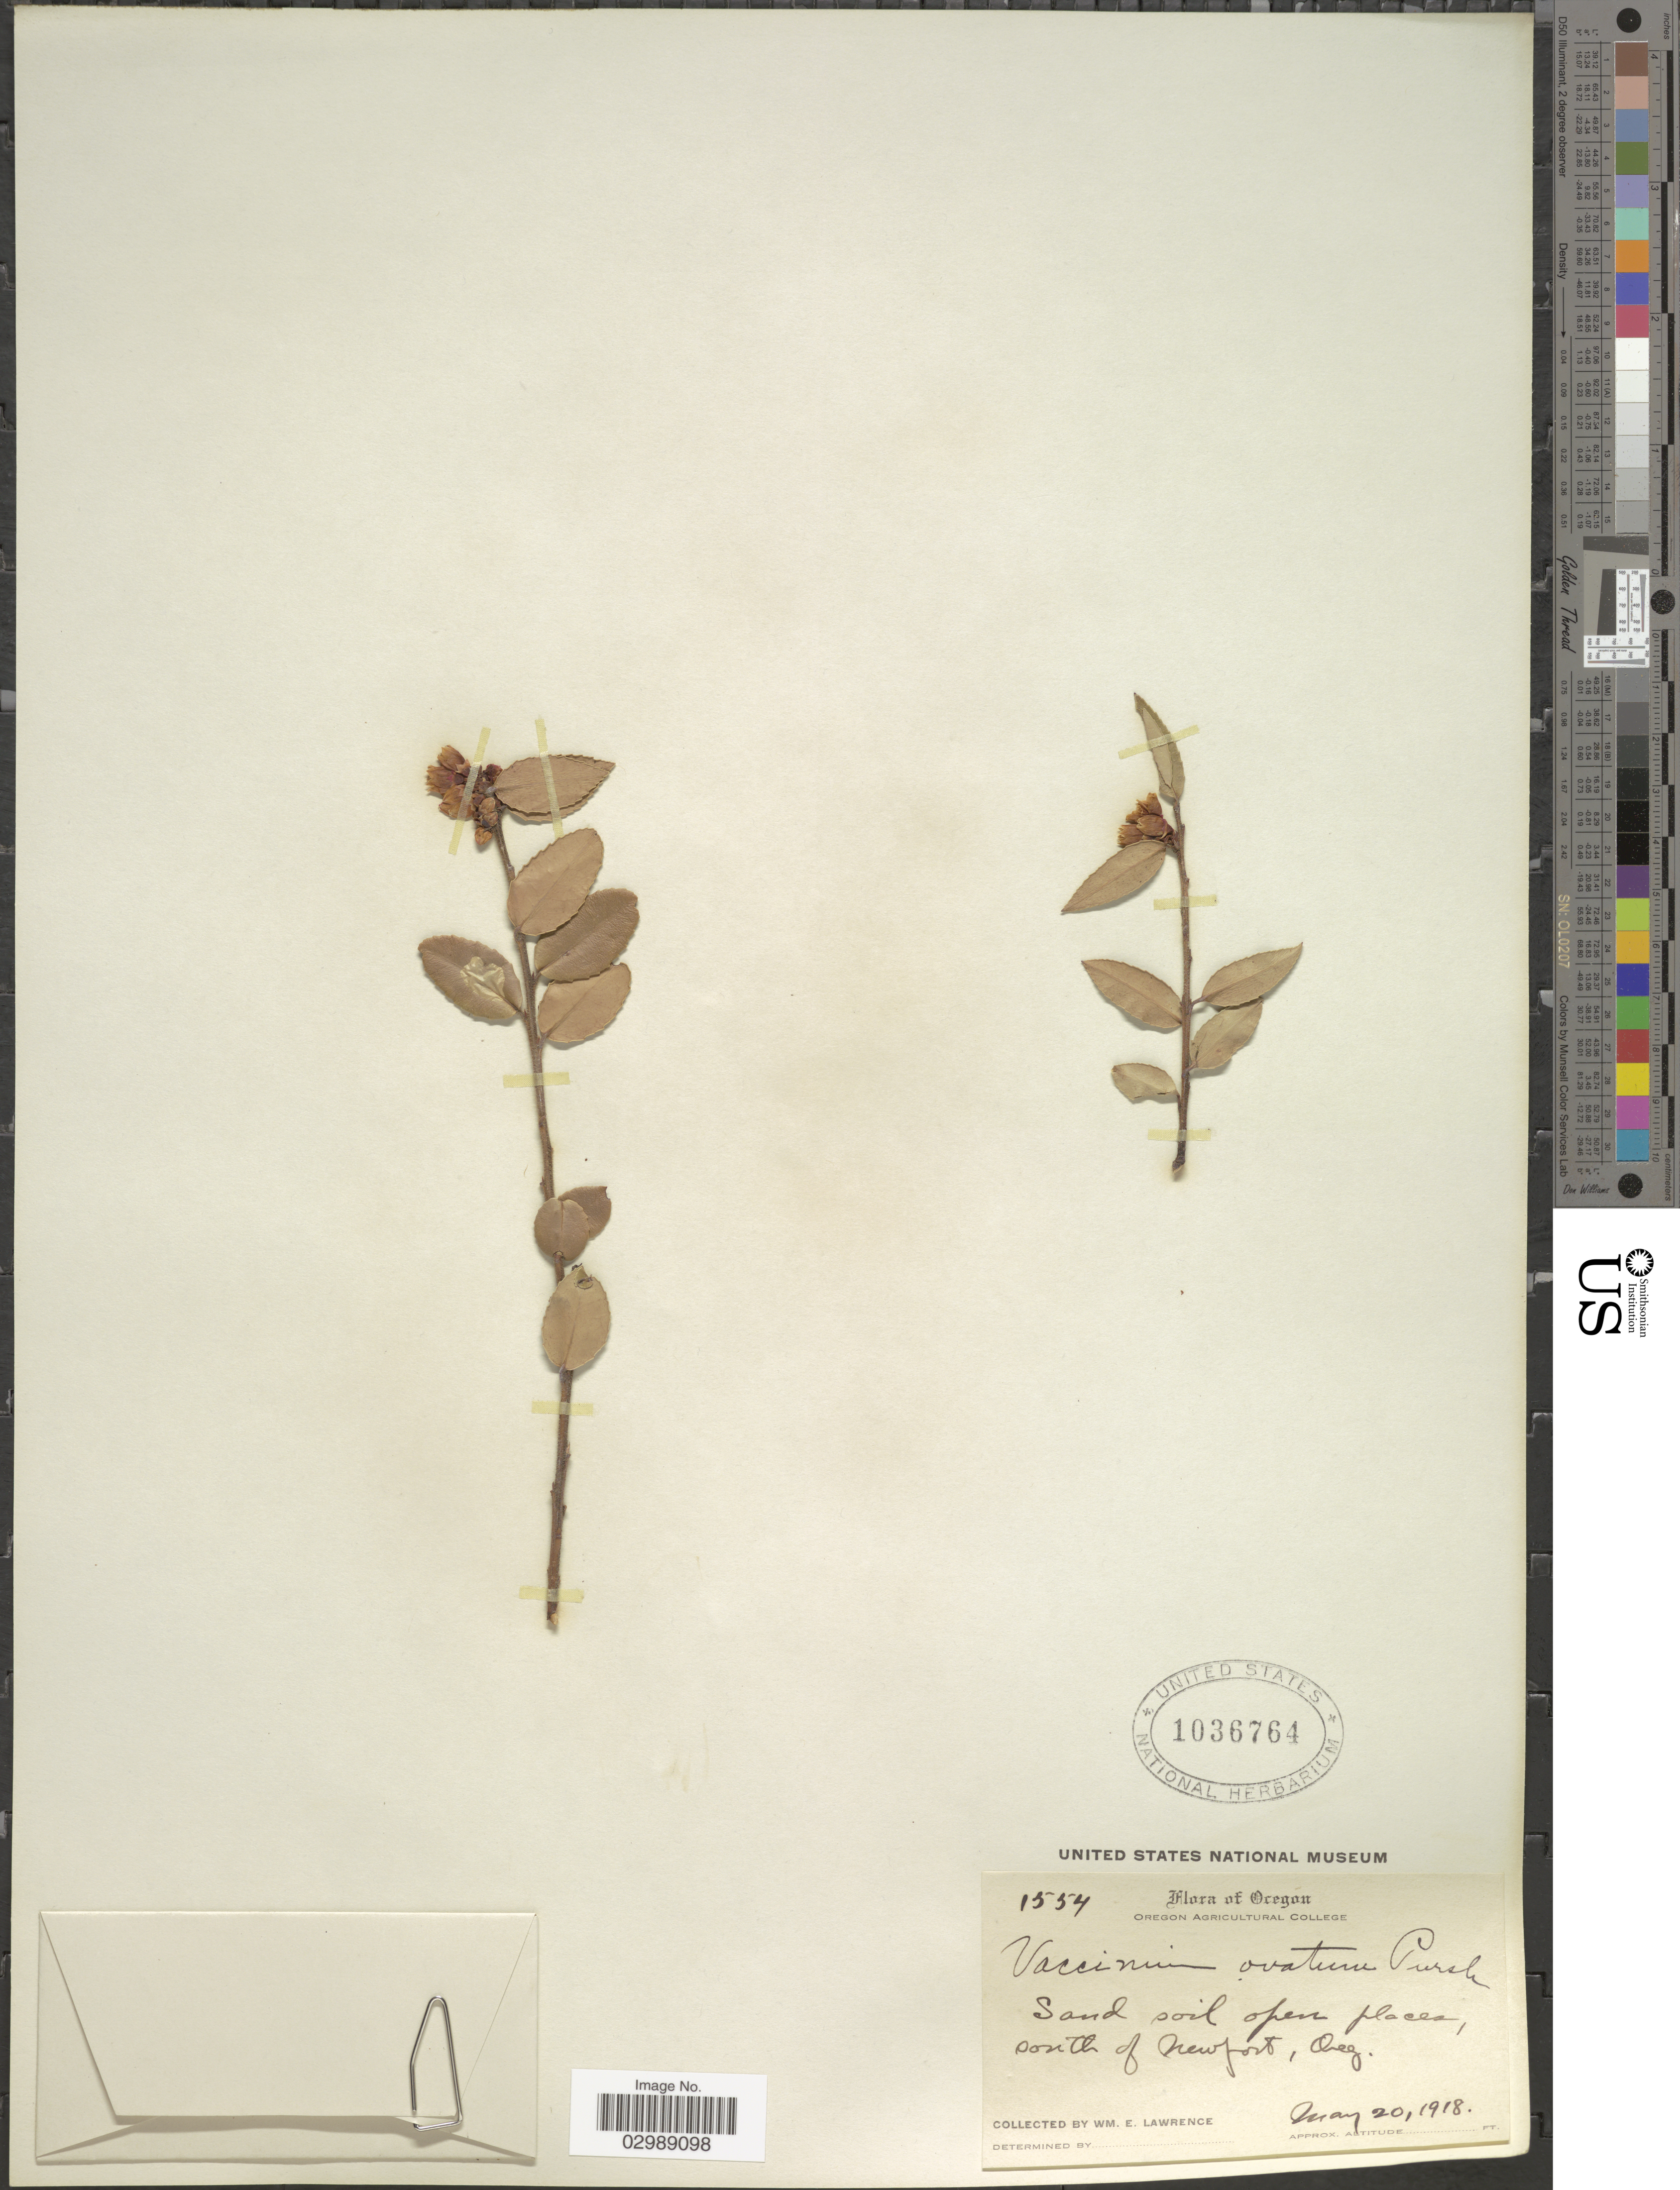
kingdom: Plantae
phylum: Tracheophyta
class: Magnoliopsida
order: Ericales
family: Ericaceae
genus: Vaccinium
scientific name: Vaccinium ovatum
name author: Pursh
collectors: W. Lawrence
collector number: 1554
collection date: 1918-05-20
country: United States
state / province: Oregon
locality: South of Newport.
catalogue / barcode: US 1036764